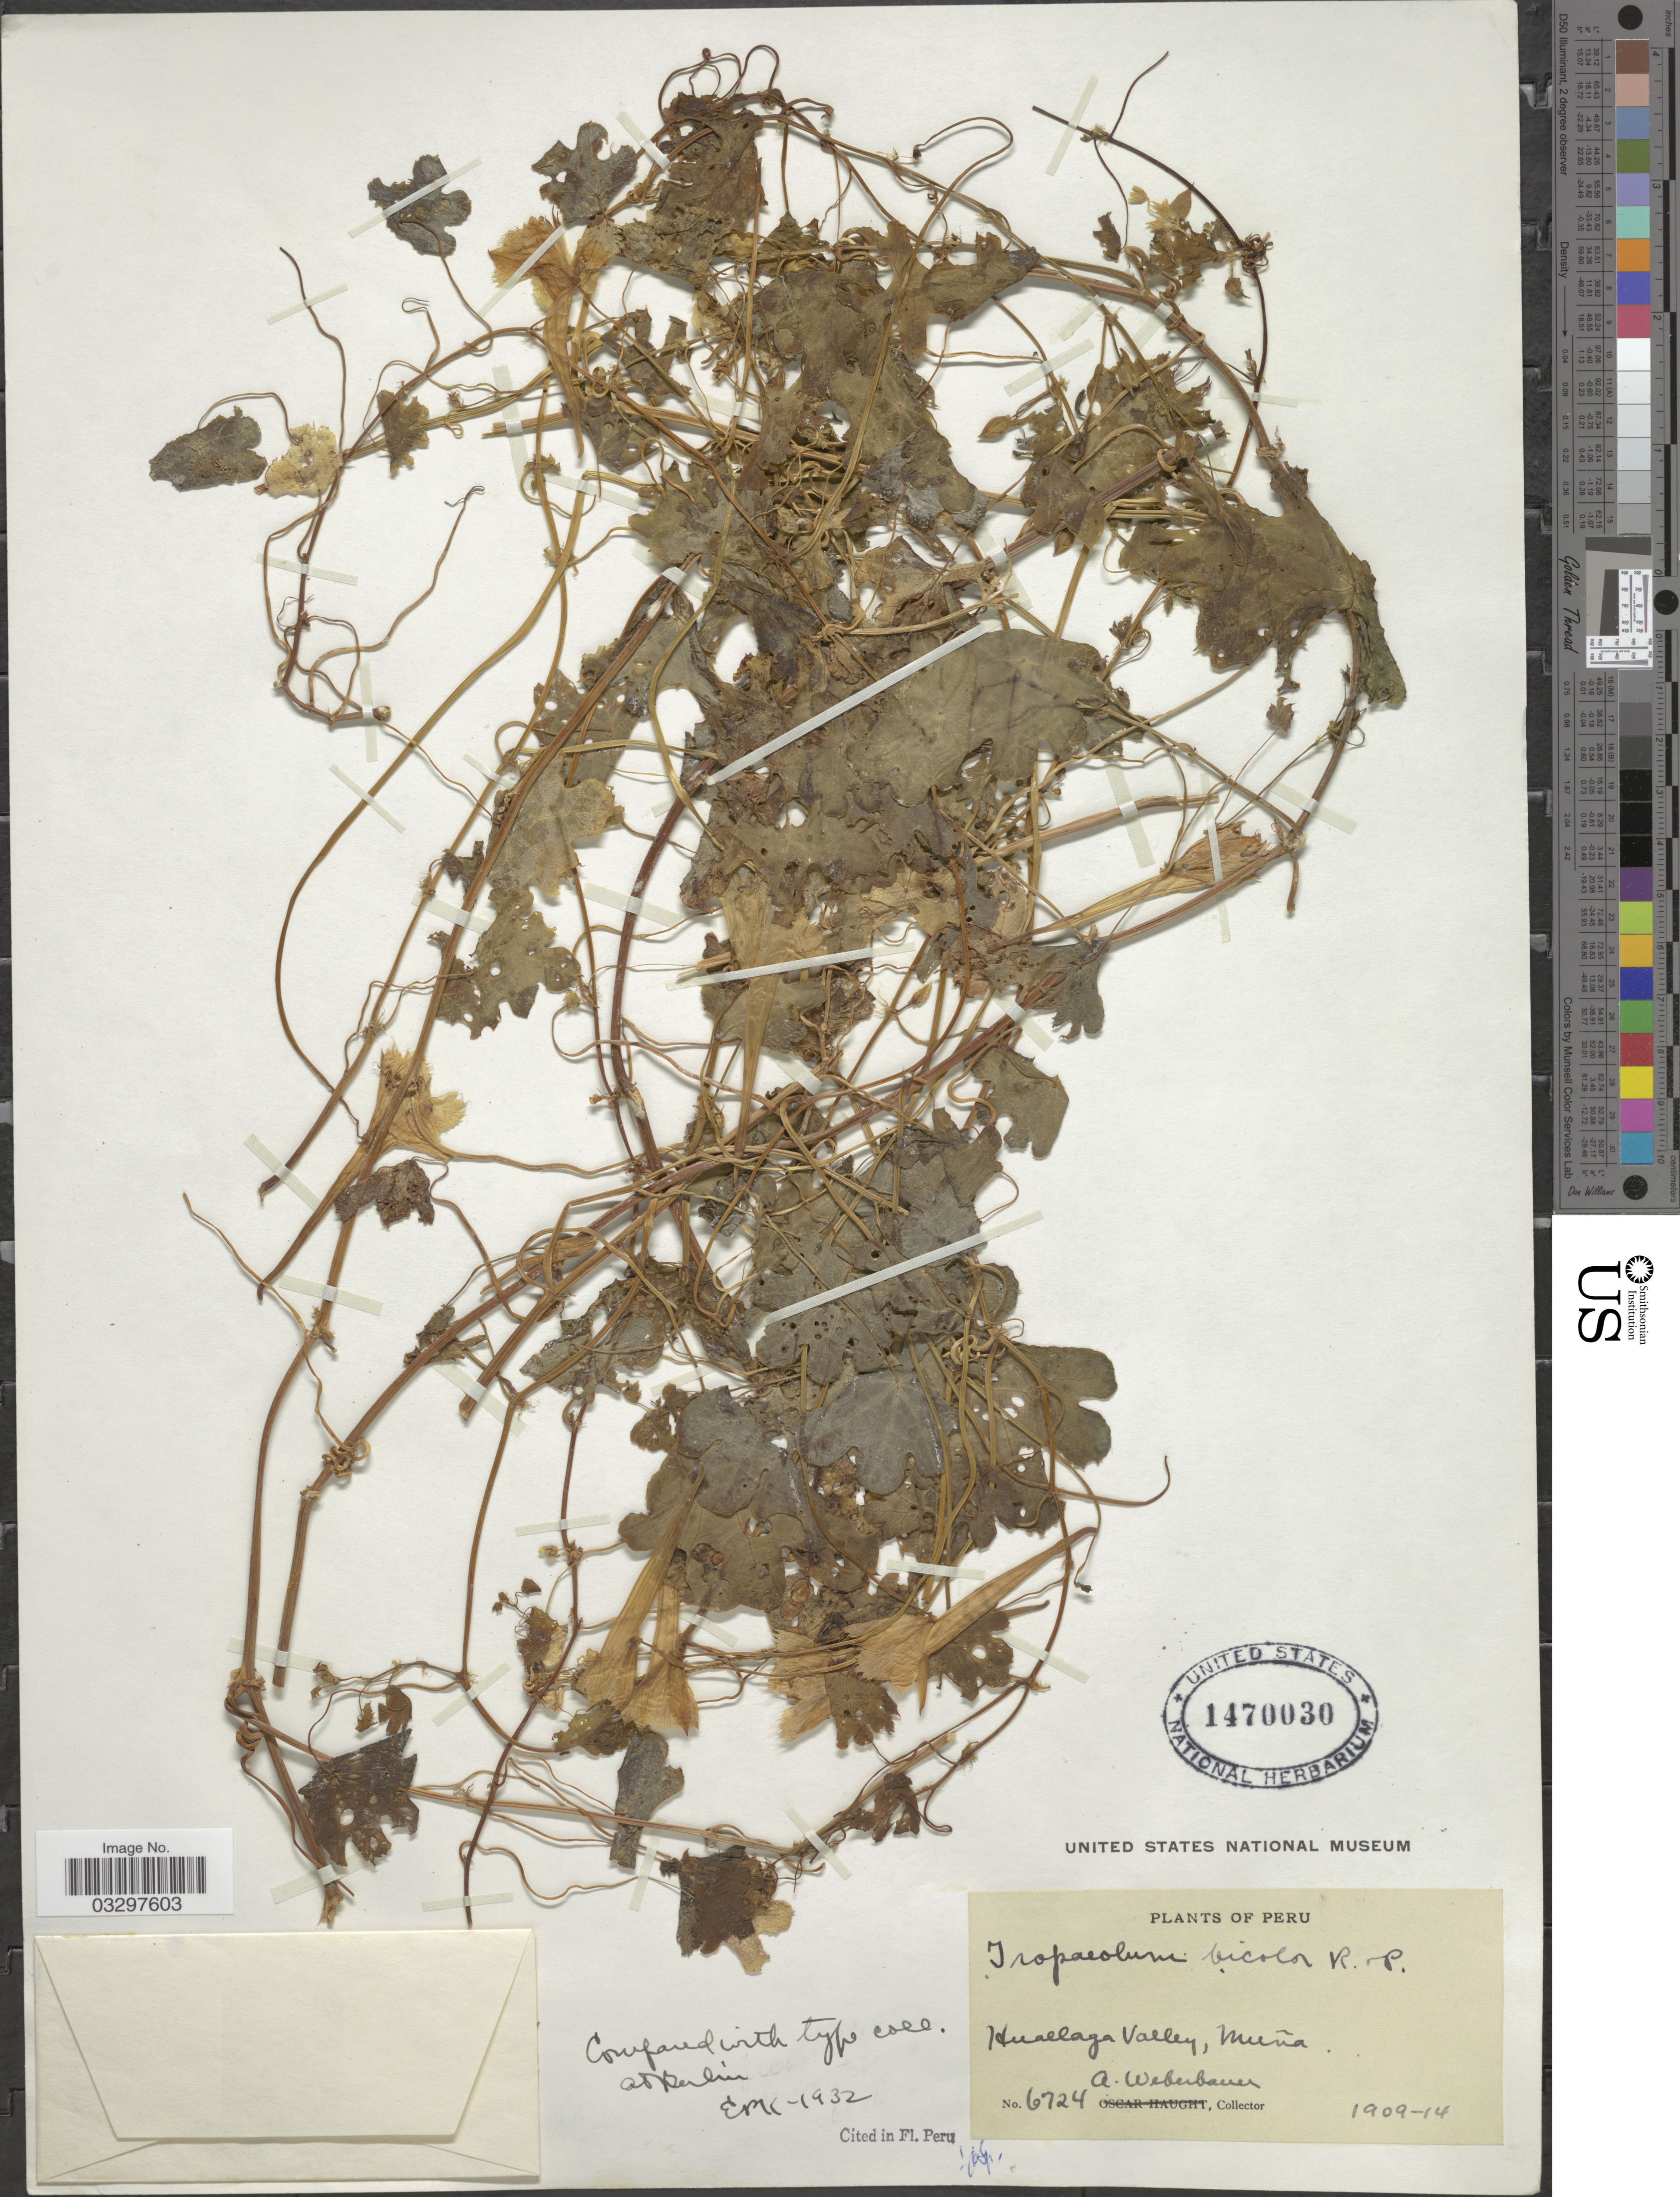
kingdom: Plantae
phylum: Tracheophyta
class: Magnoliopsida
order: Brassicales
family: Tropaeolaceae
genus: Tropaeolum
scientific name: Tropaeolum bicolor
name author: Ruiz & Pav.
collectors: A. Weberbauer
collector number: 6724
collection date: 1909/1914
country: Peru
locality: Huallaga Valley, Muña.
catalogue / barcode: US 1470030